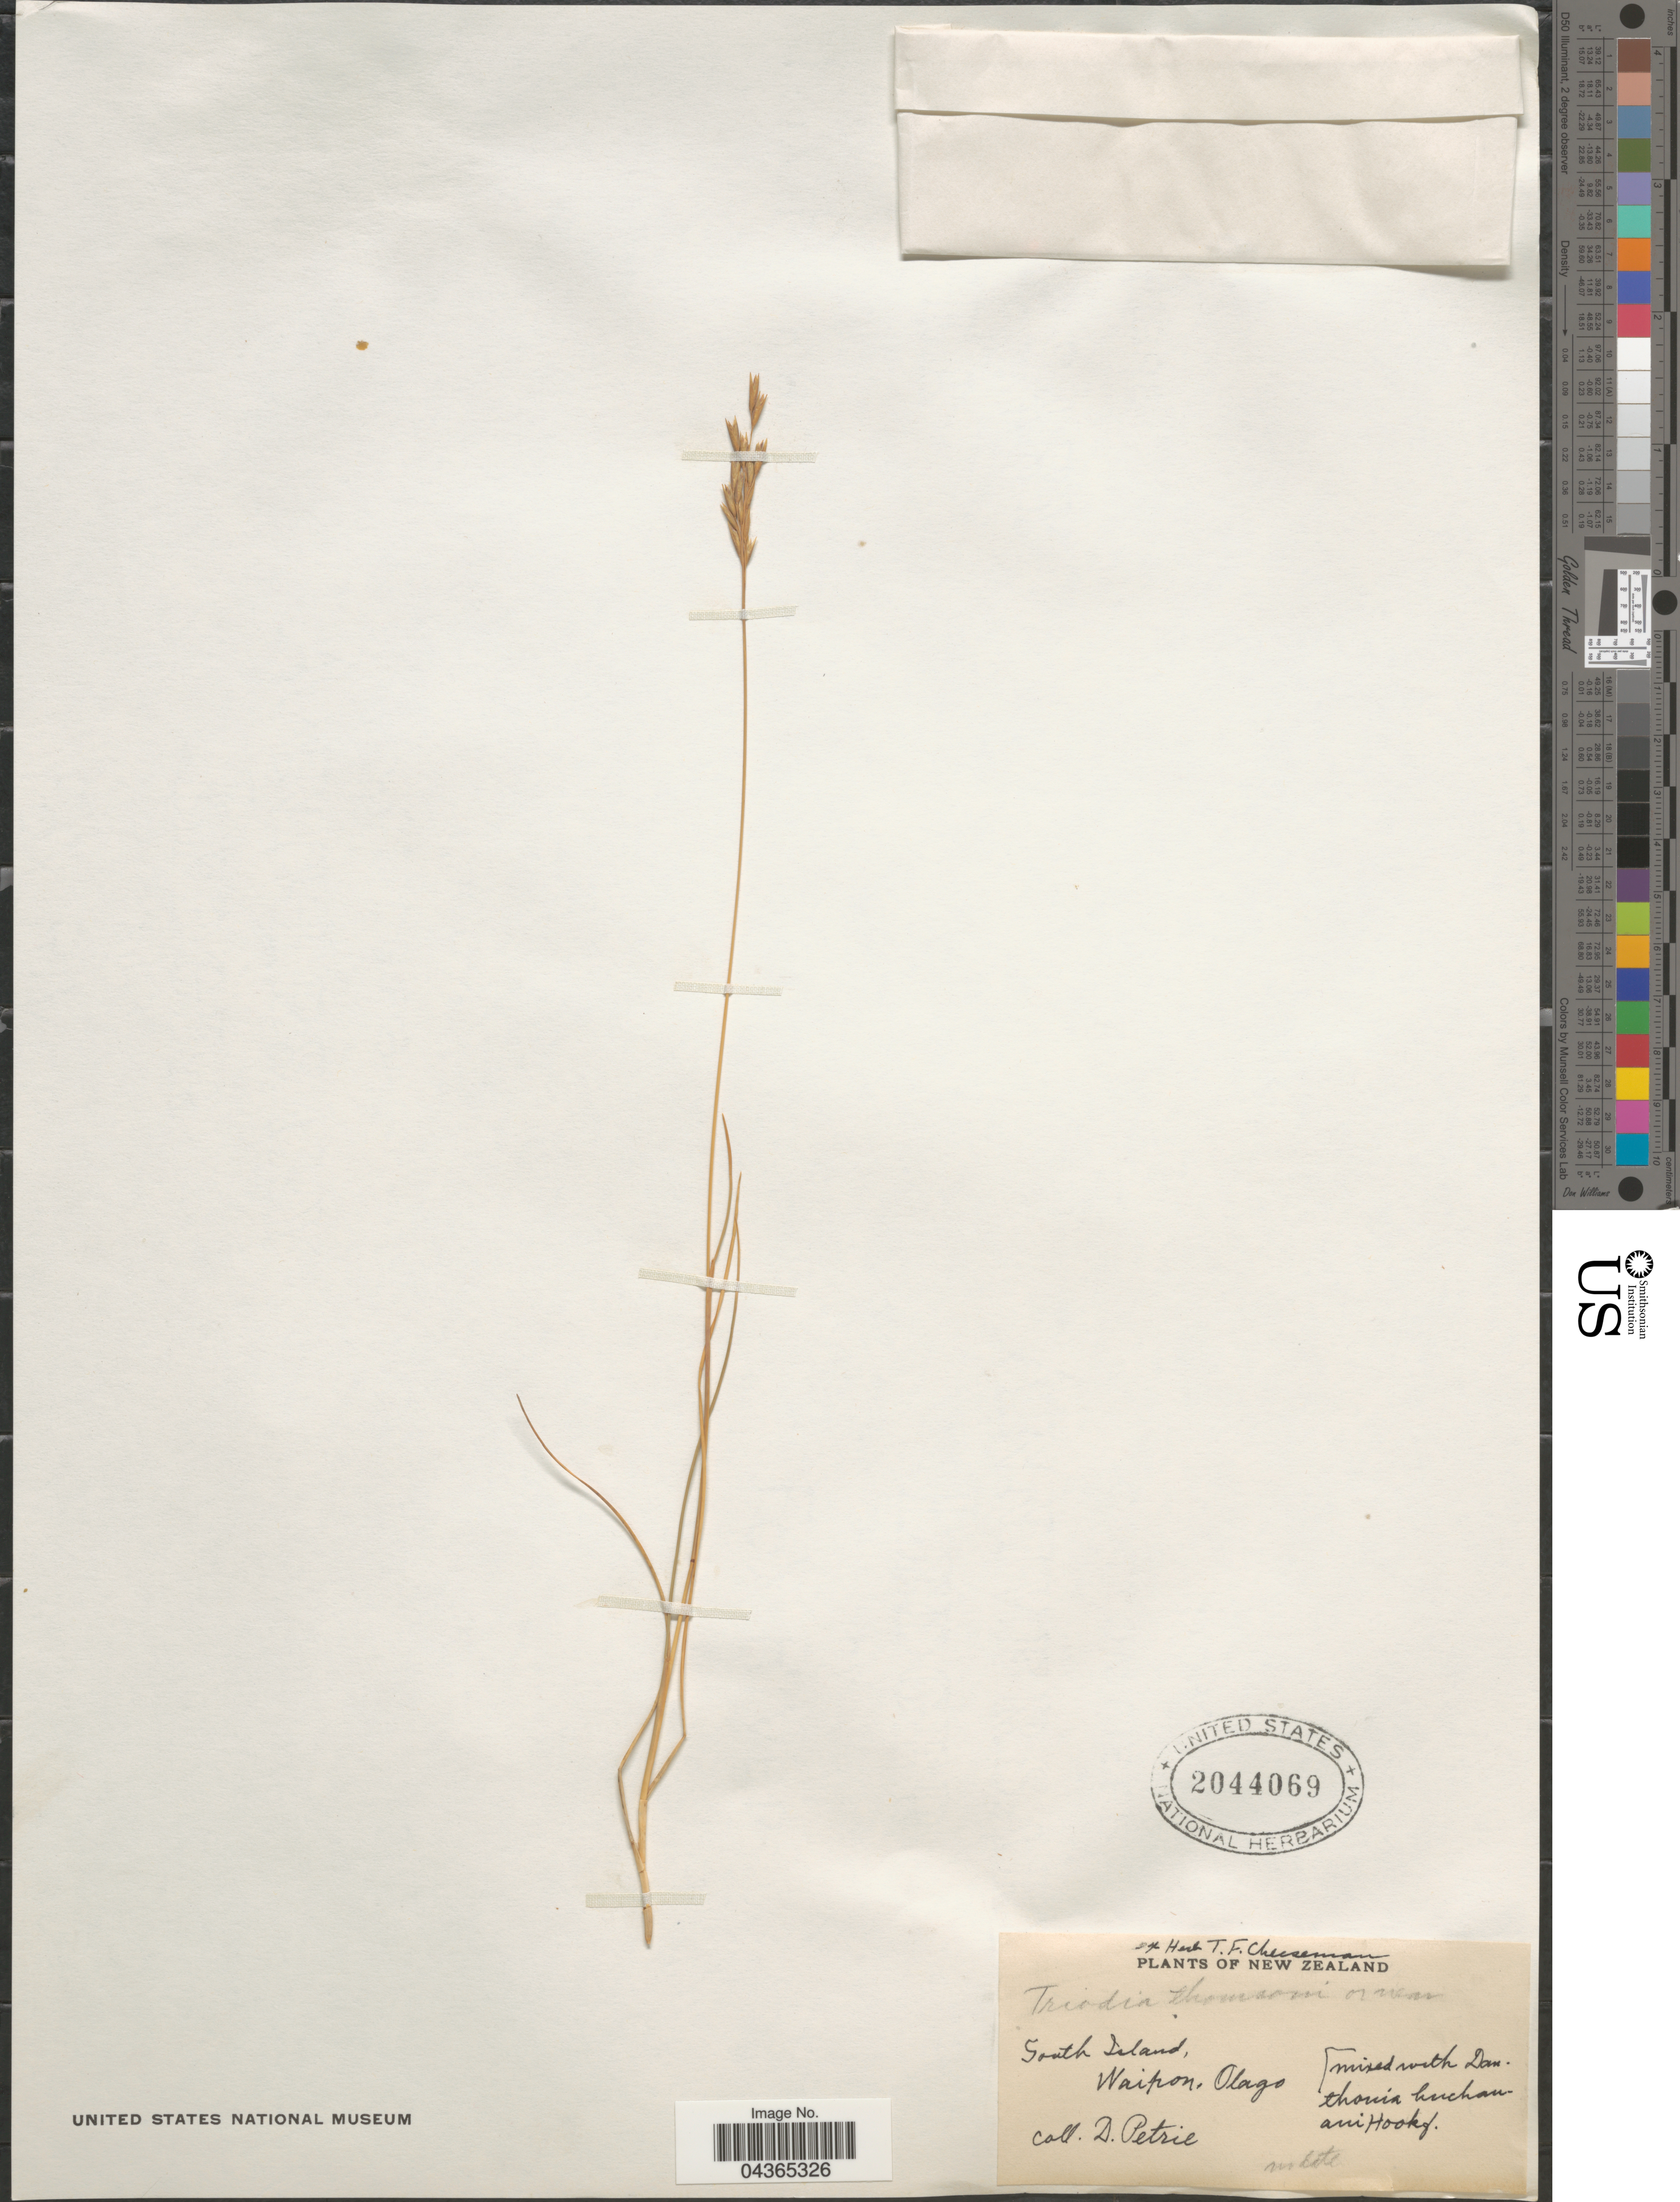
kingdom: Plantae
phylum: Tracheophyta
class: Liliopsida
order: Poales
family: Poaceae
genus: Rytidosperma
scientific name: Rytidosperma thomsonii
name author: (Buchanan) Connor & Edgar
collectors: D. Petrie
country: New Zealand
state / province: Otago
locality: South Island, Waipon.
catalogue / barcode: US 2044069